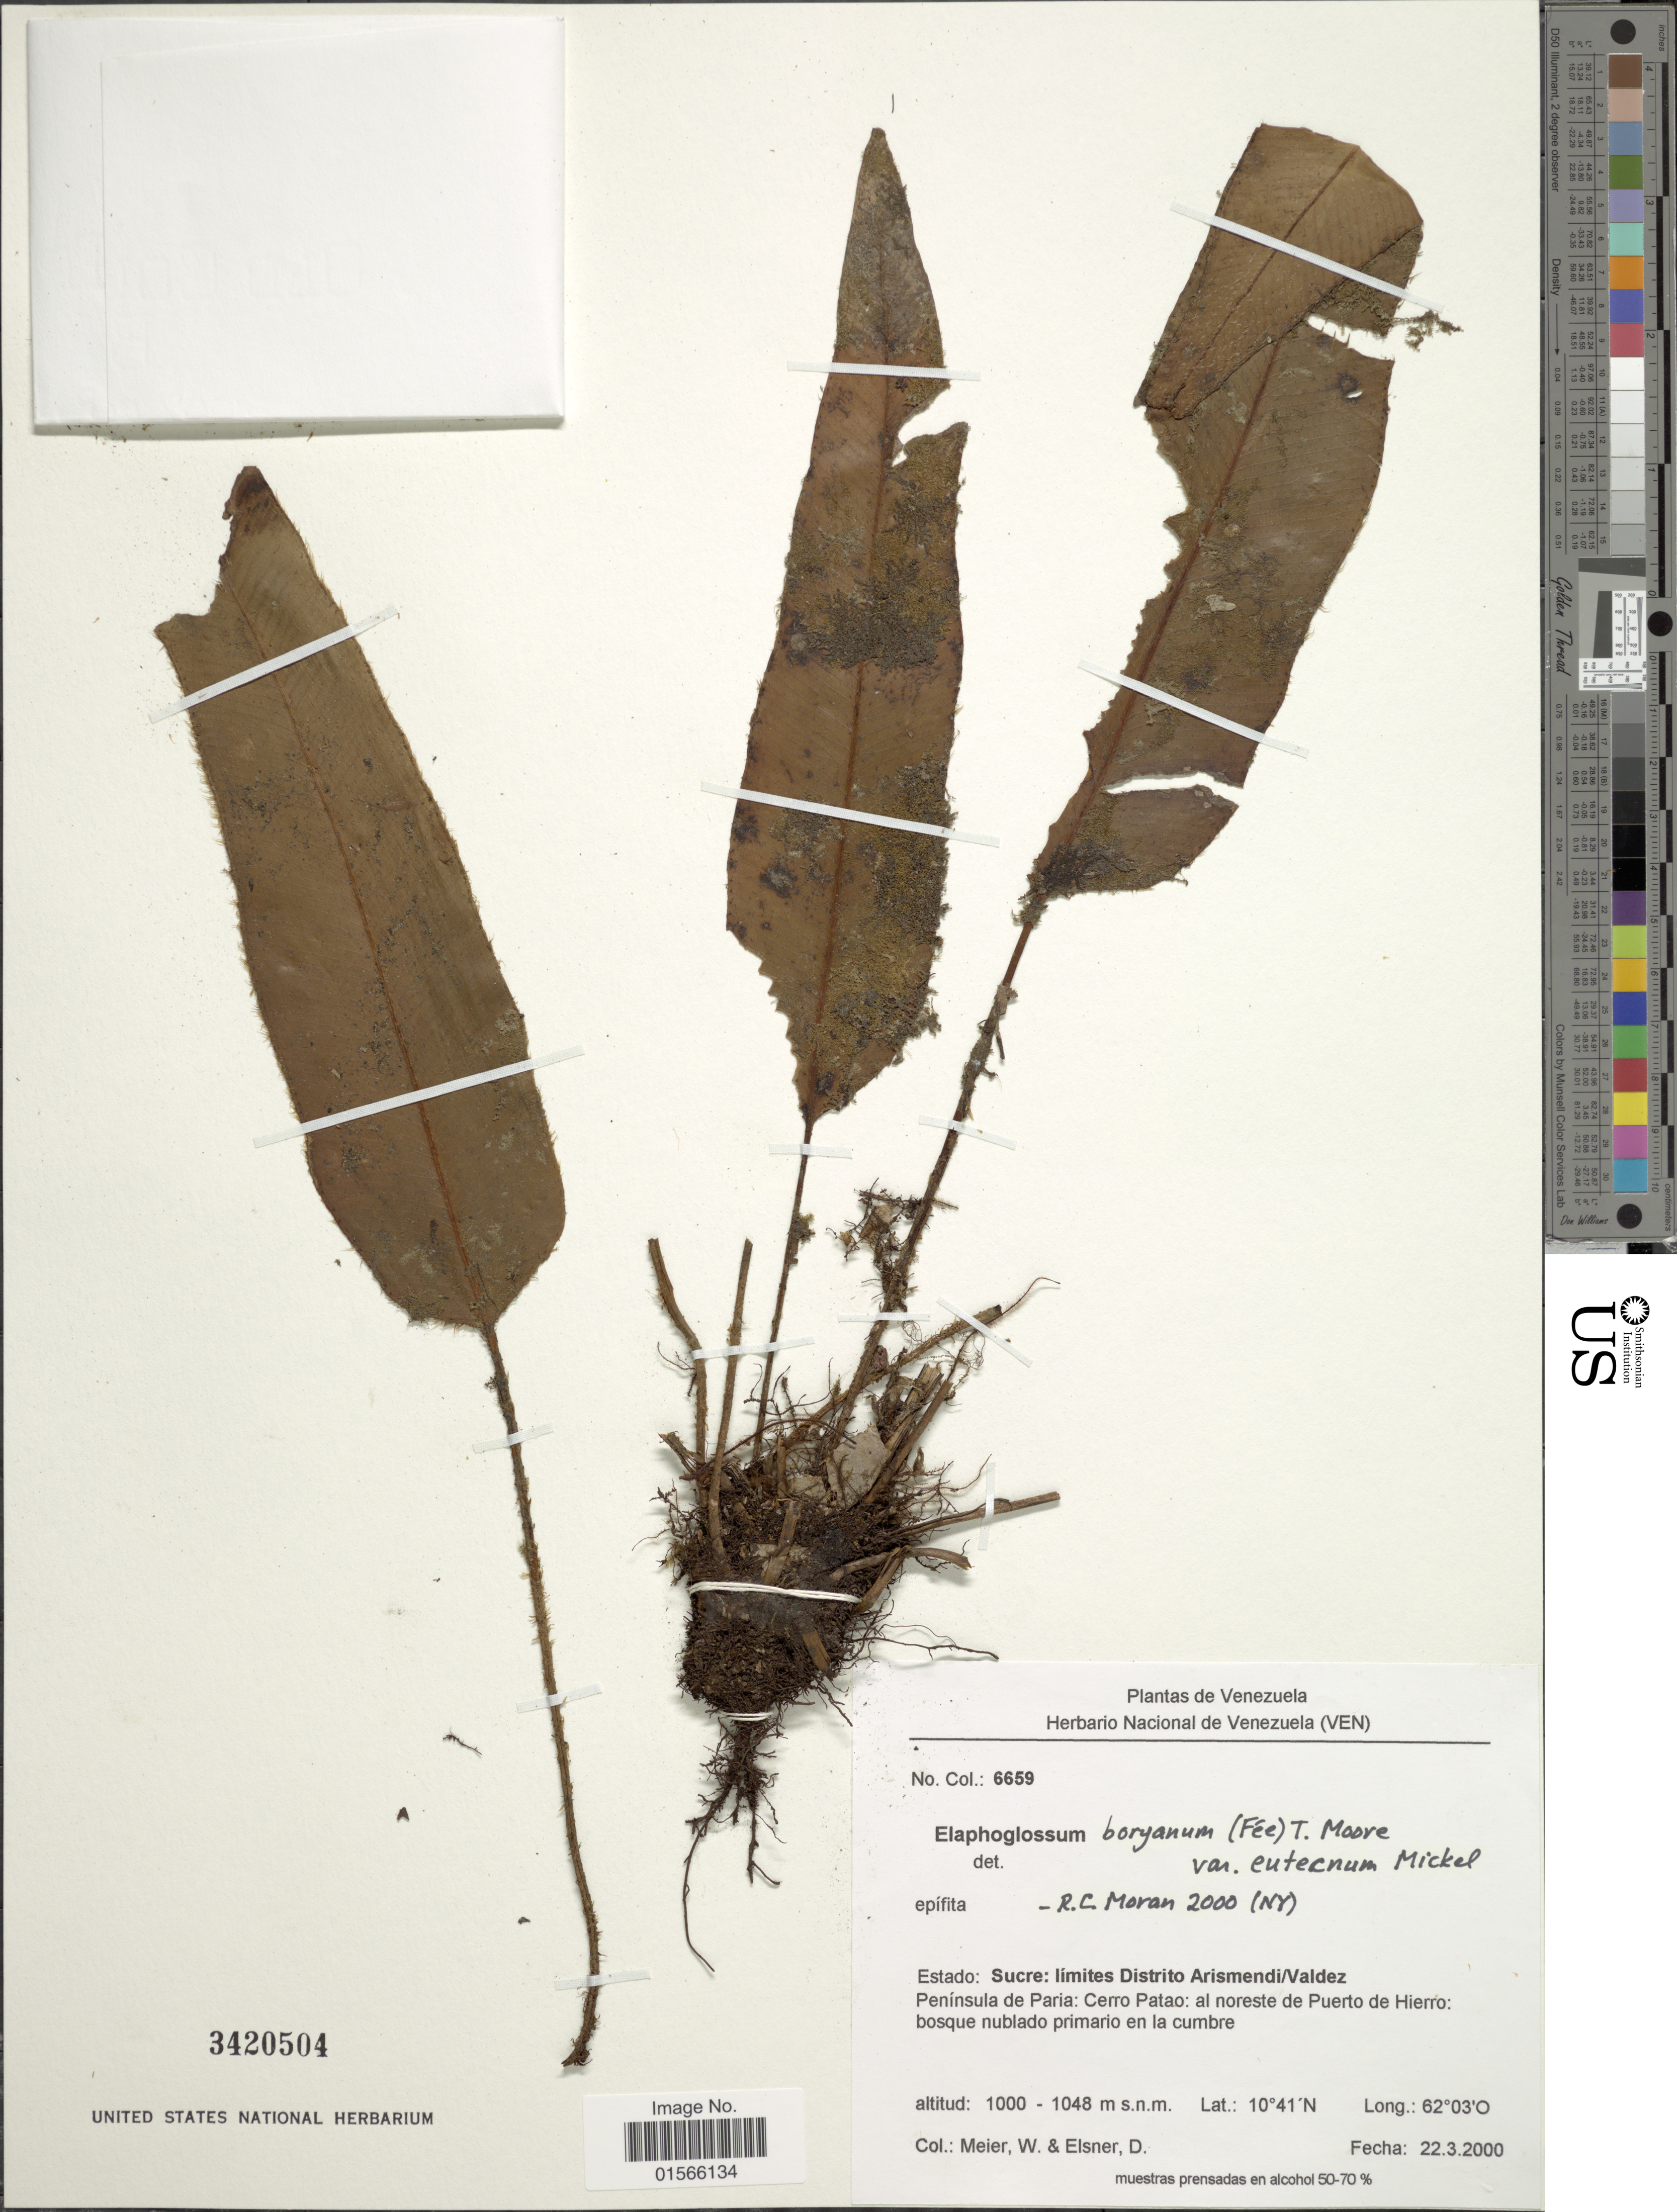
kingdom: Plantae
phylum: Tracheophyta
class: Polypodiopsida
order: Polypodiales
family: Dryopteridaceae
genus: Elaphoglossum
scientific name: Elaphoglossum boryanum var. eutecnum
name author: Mickel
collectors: W. Meier & D. Elsner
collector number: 6659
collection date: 2000-03-22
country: Venezuela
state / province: Sucre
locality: Limites Distrito Arismendi/Valdez Península de Paria: cerro Patao: al noreste de Puerto de Hierro: bosque nublado primario en la cumbre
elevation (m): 1000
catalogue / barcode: US 3420504